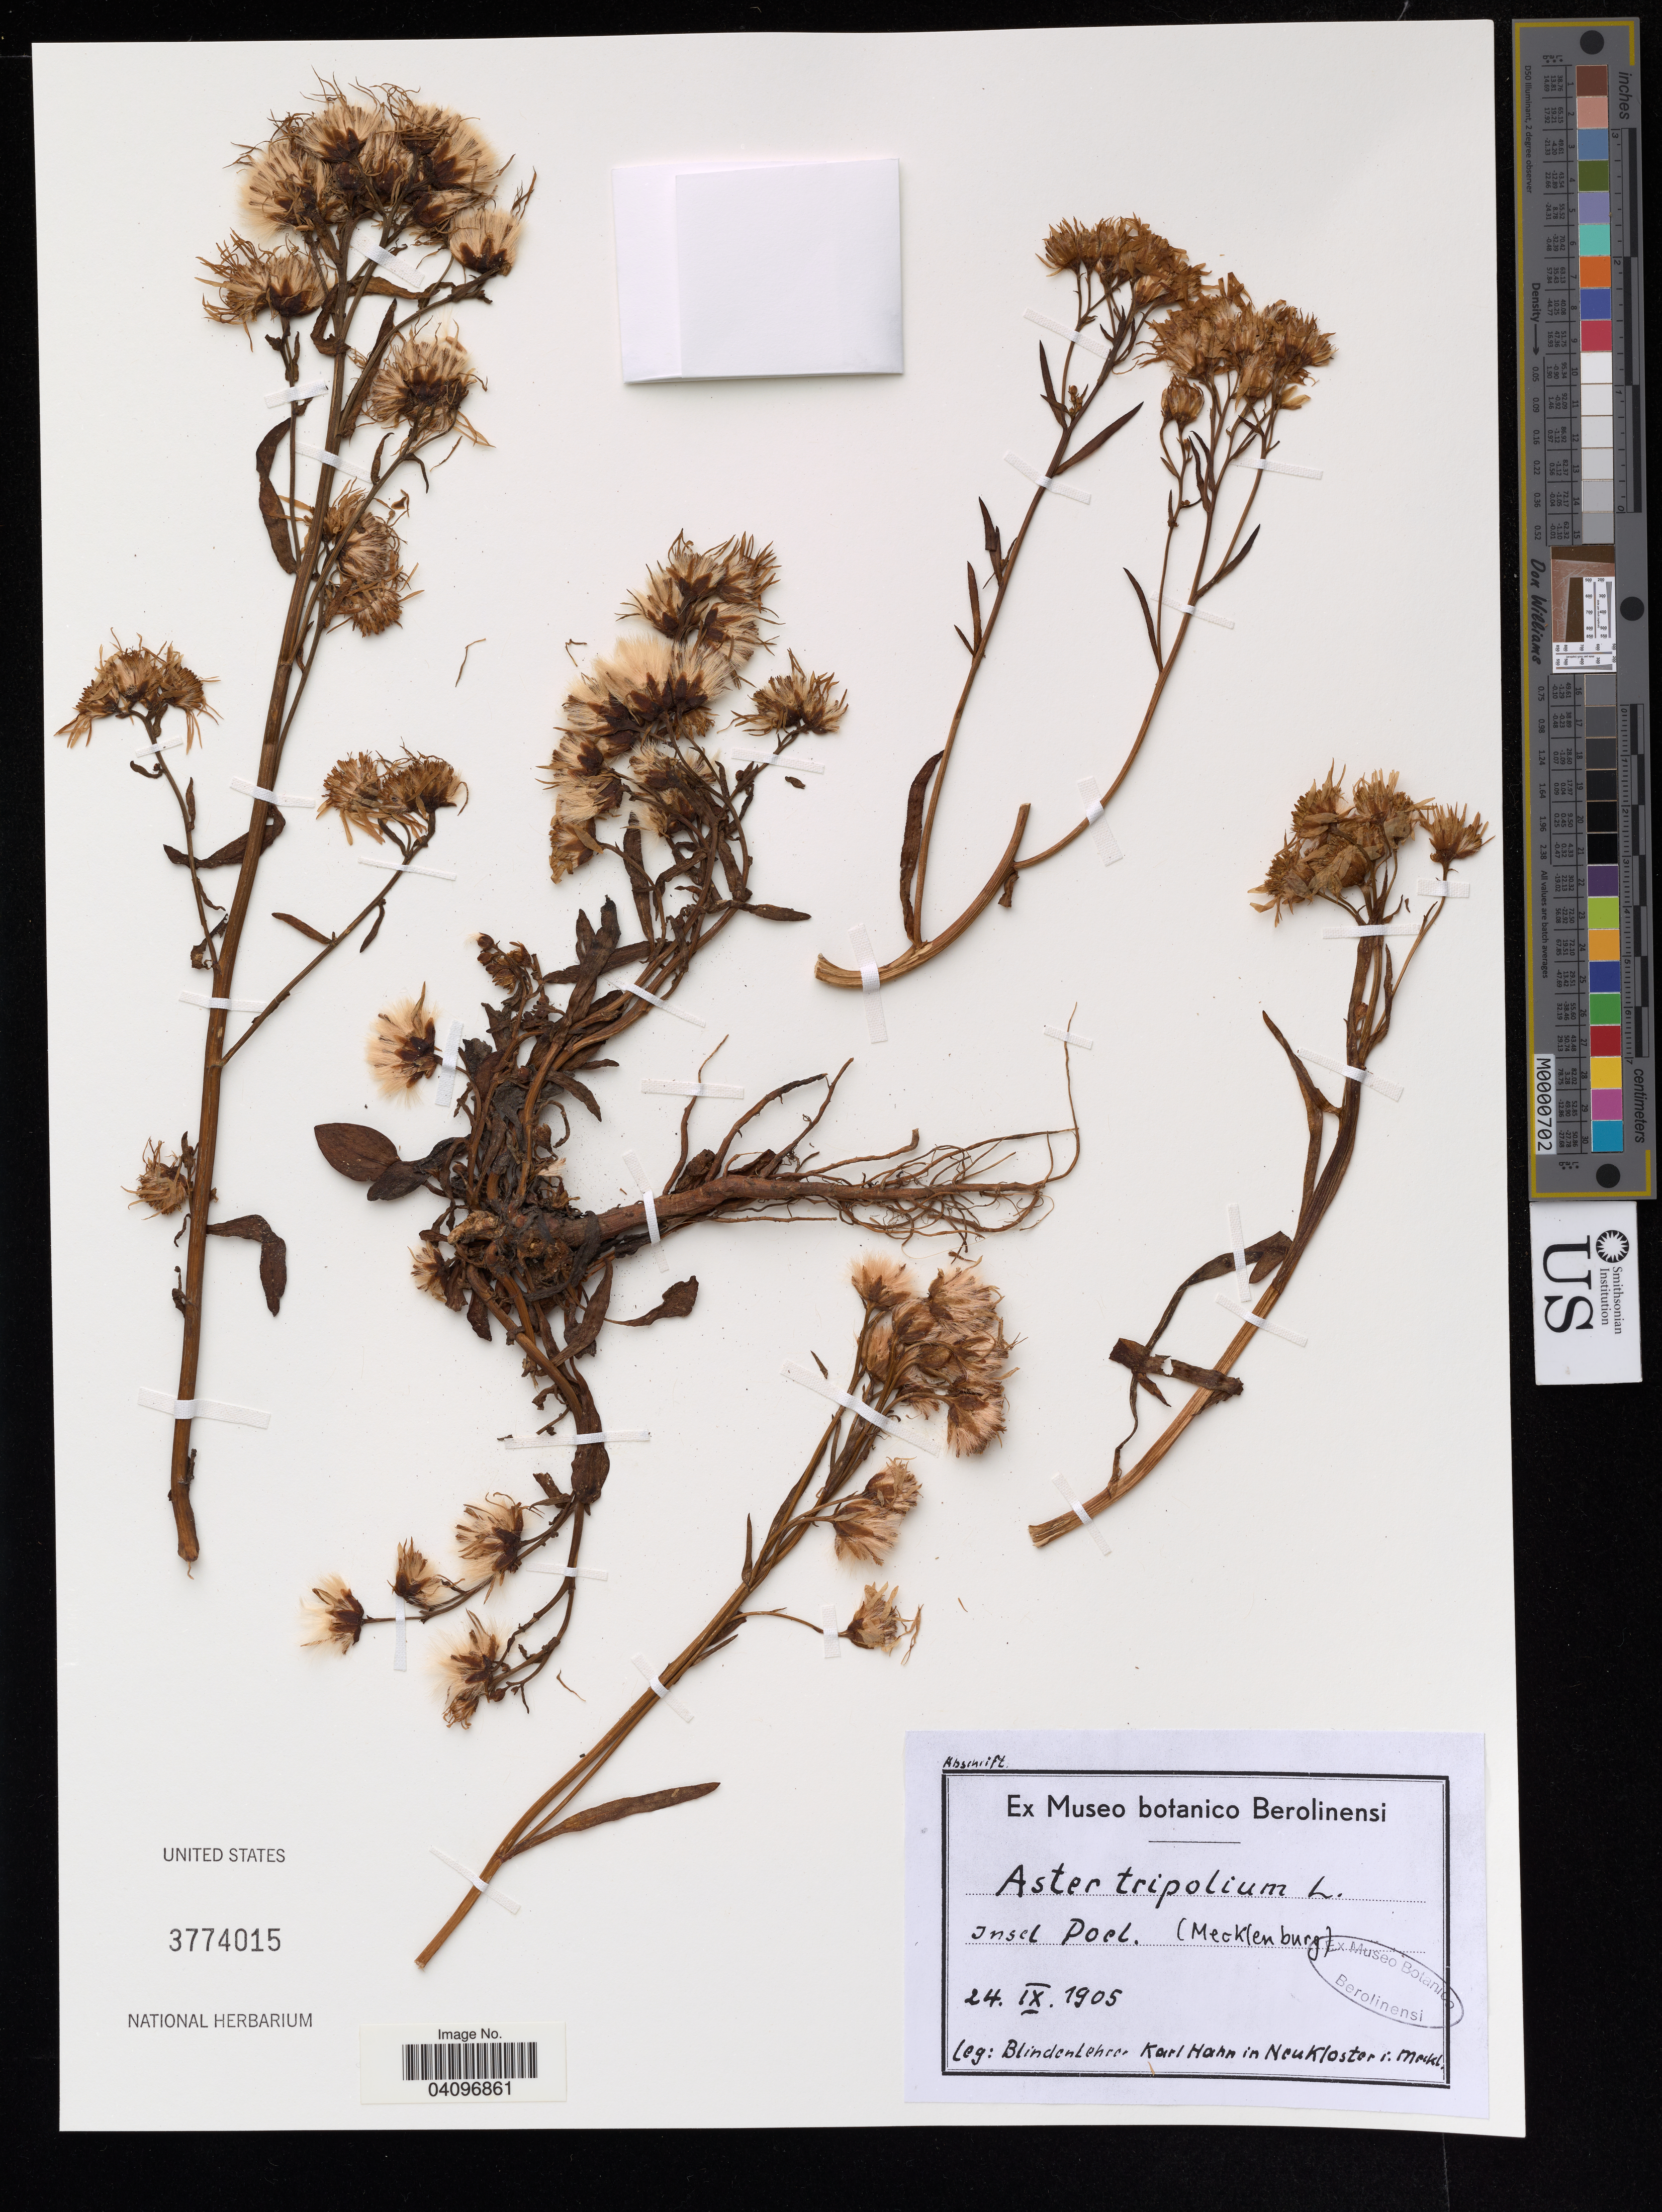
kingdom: Plantae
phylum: Tracheophyta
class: Magnoliopsida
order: Asterales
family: Asteraceae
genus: Aster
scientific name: Aster tripolium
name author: L.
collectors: K. Hahn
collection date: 1905-09-24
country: Germany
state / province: Mecklenburg-Vorpommern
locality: Insel Poel.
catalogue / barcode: US 3774015